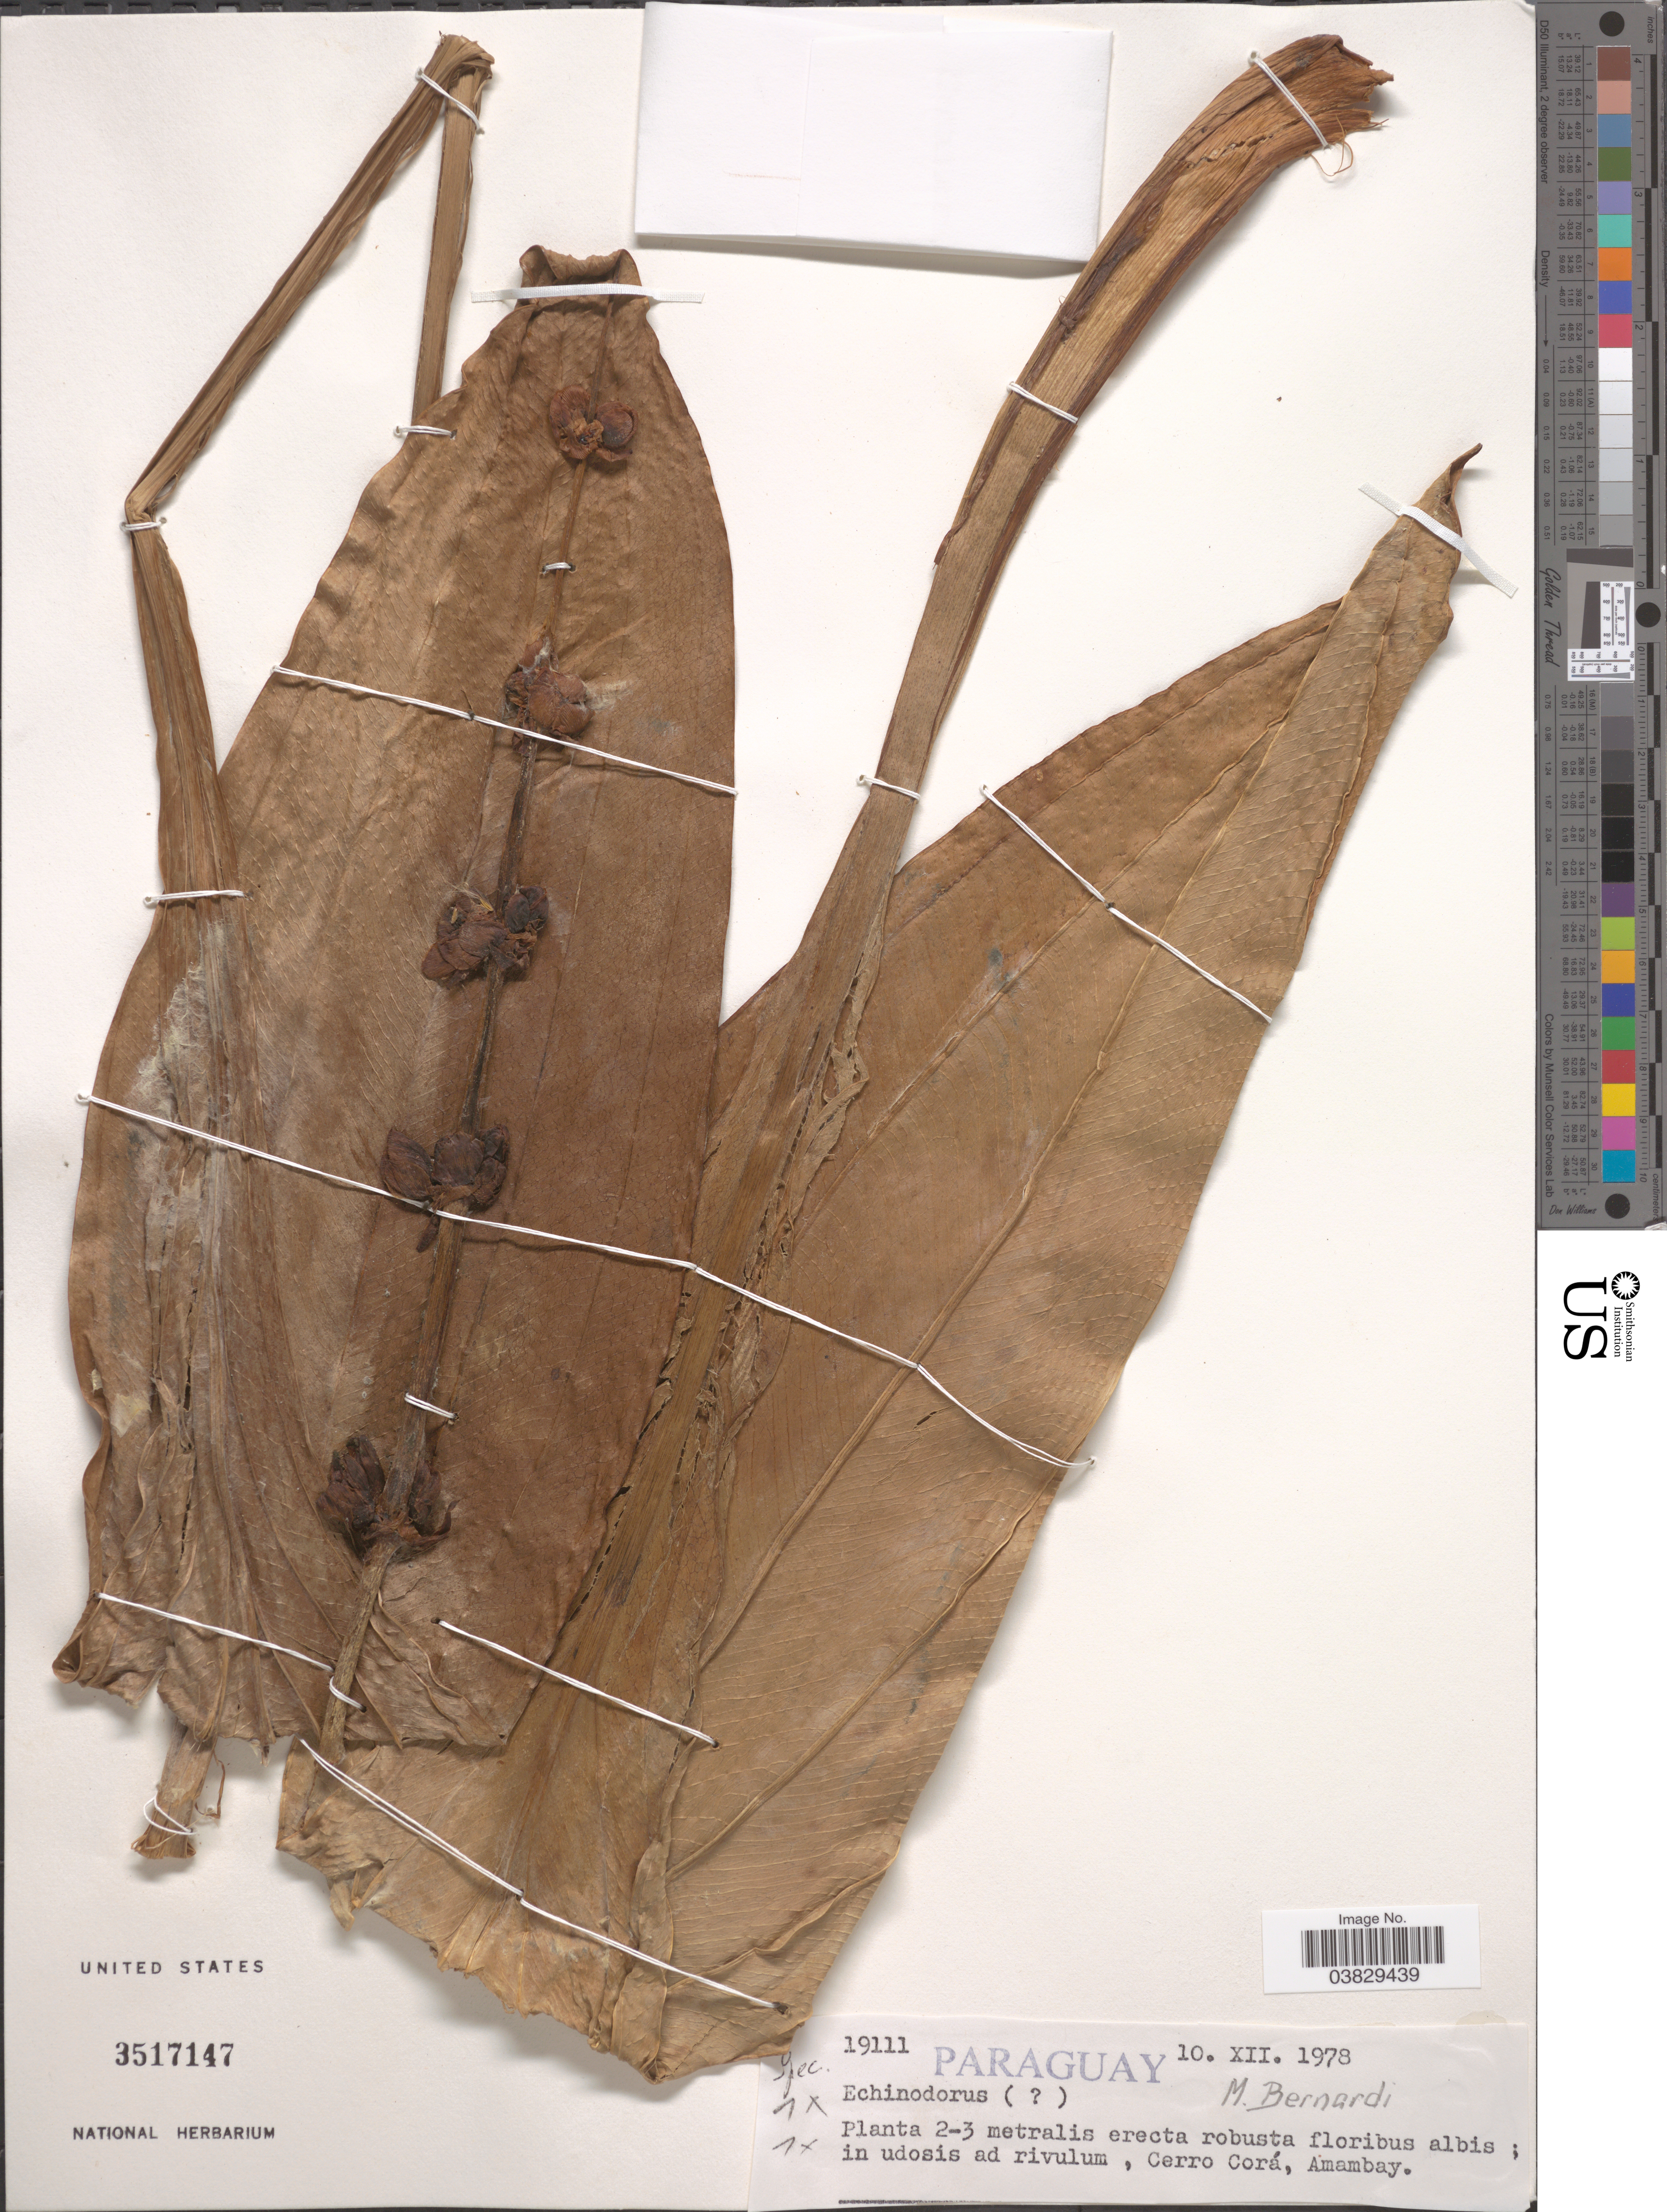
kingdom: Plantae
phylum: Tracheophyta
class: Liliopsida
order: Alismatales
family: Alismataceae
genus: Echinodorus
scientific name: Echinodorus sp.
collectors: M. Bernardi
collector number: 19111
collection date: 1978-12-10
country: Paraguay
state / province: Amambay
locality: In udosis ad rivulum, Cerro Corá.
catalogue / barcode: US 3517147